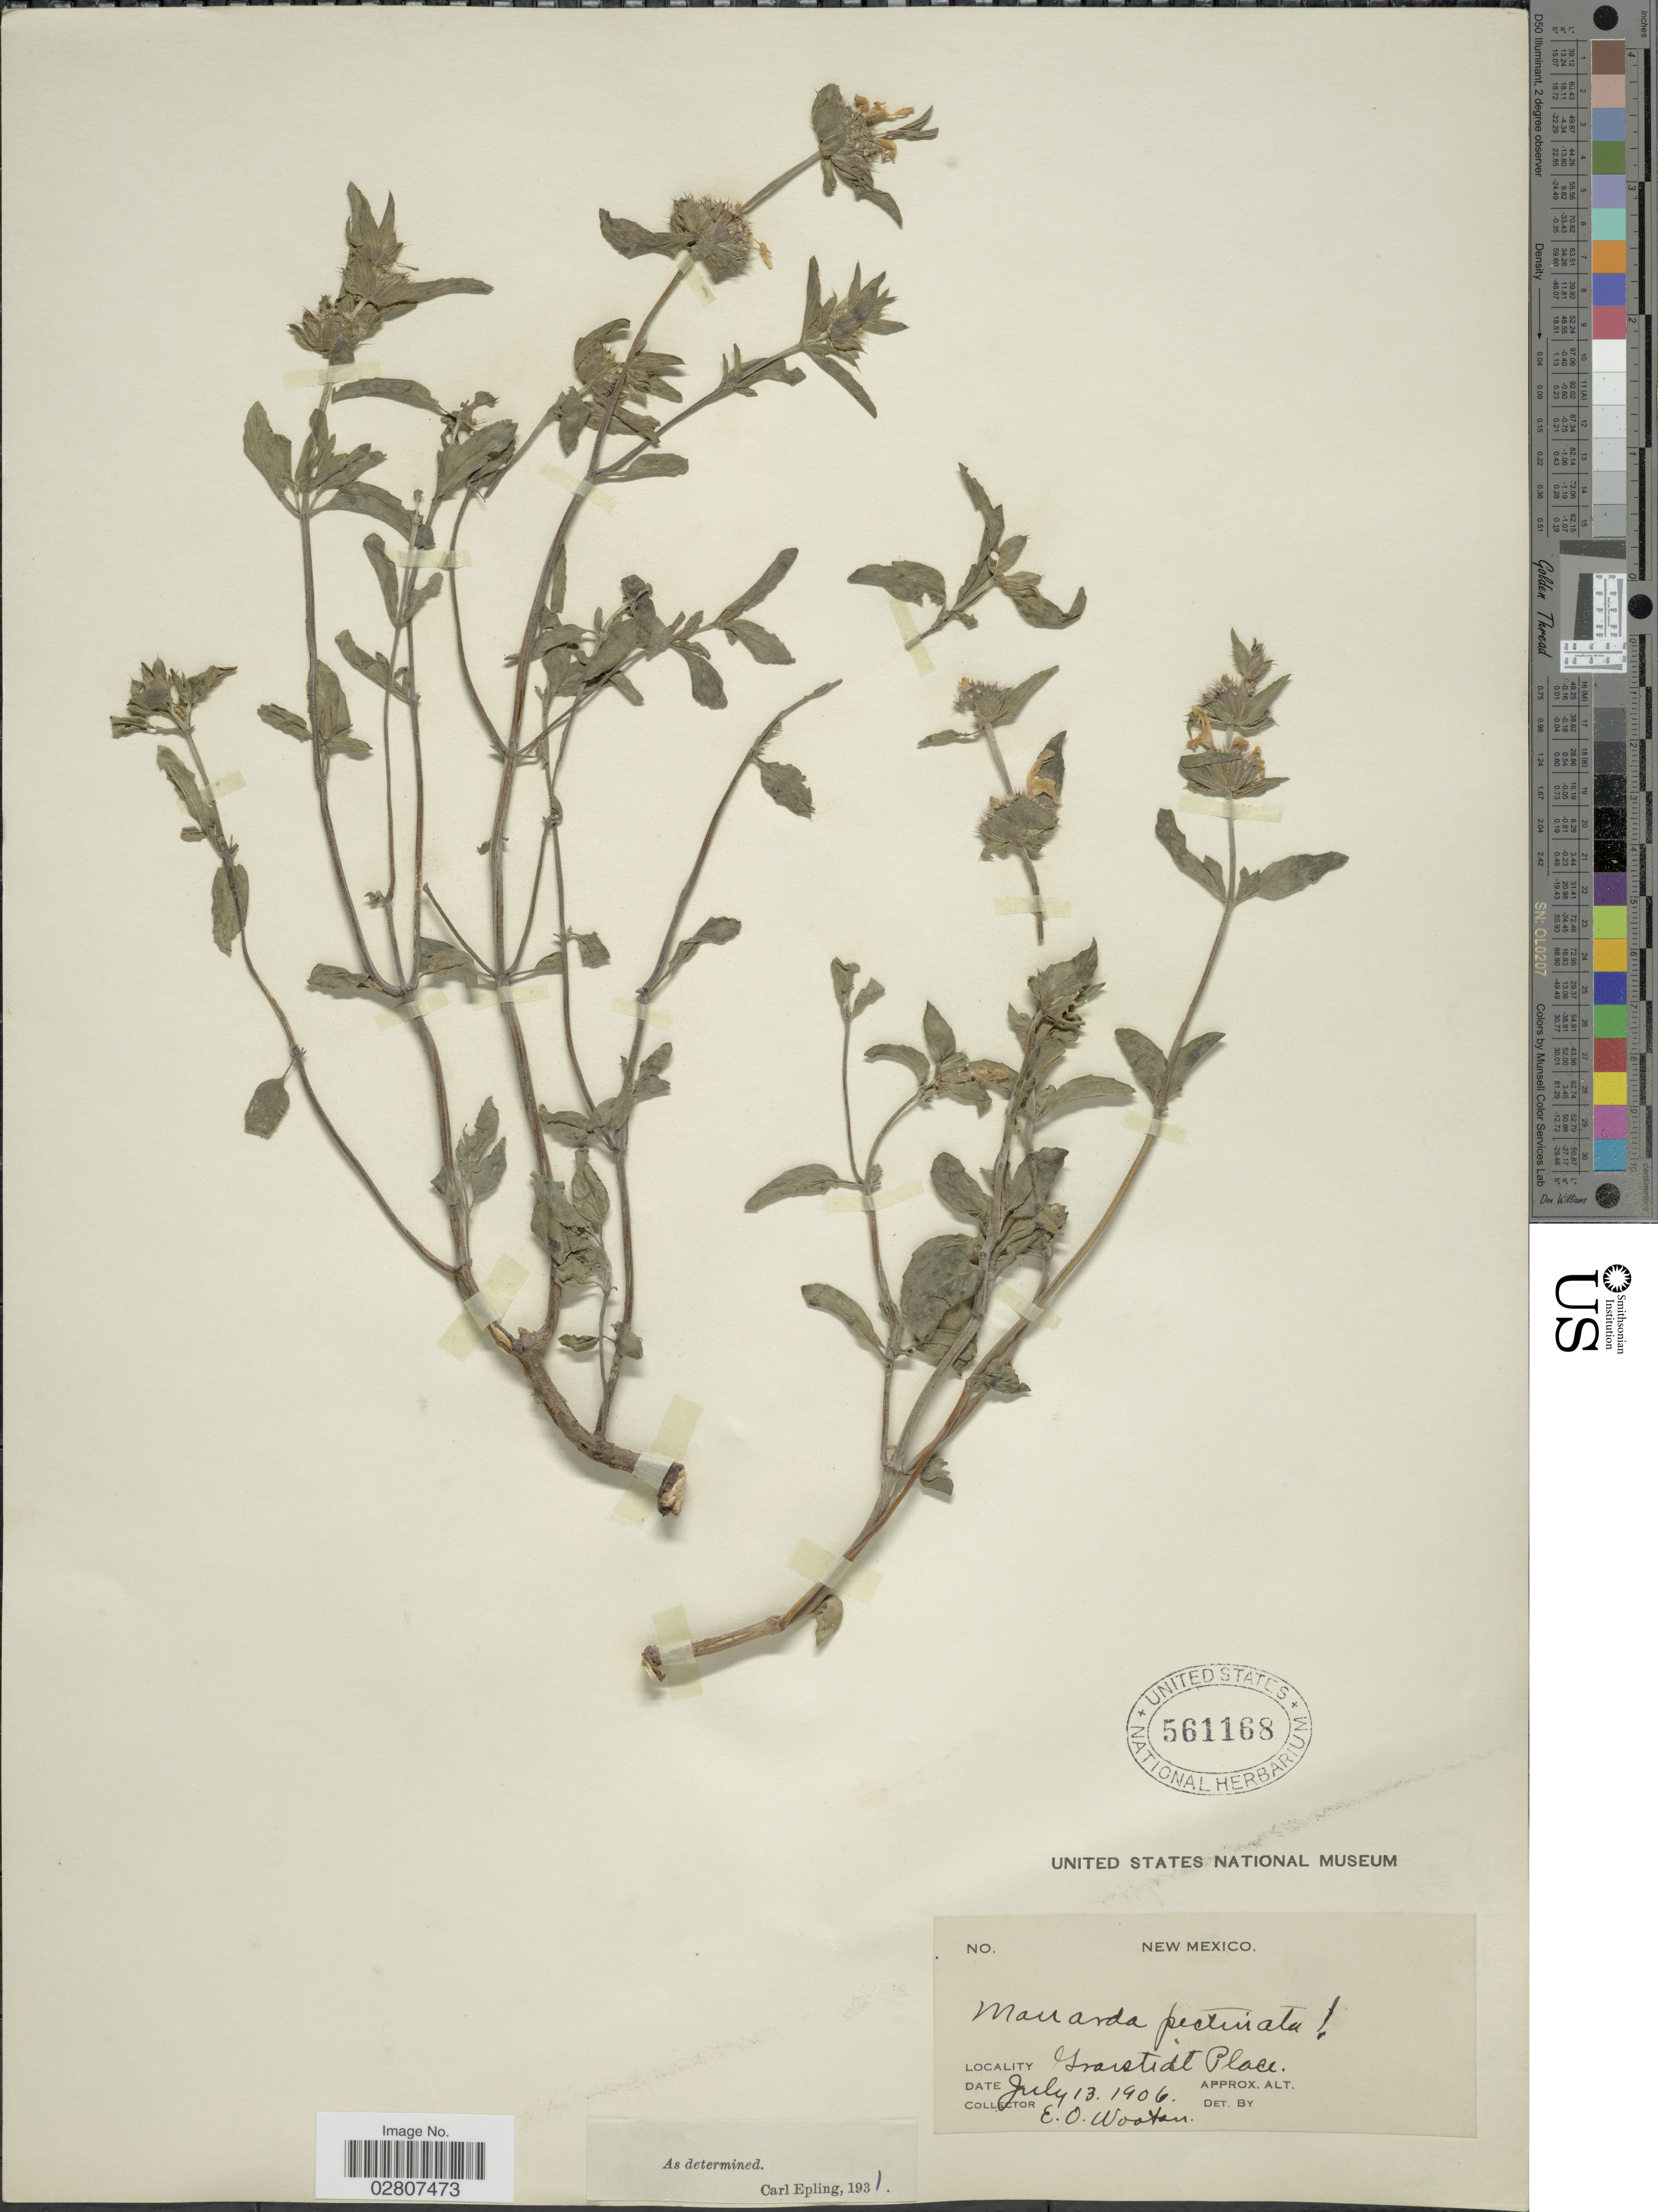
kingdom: Plantae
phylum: Tracheophyta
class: Magnoliopsida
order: Lamiales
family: Lamiaceae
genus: Monarda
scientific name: Monarda pectinata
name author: Nutt.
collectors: E. O. Wooton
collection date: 1906-07-13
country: United States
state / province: New Mexico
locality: Granstedt Place.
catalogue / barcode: US 561168